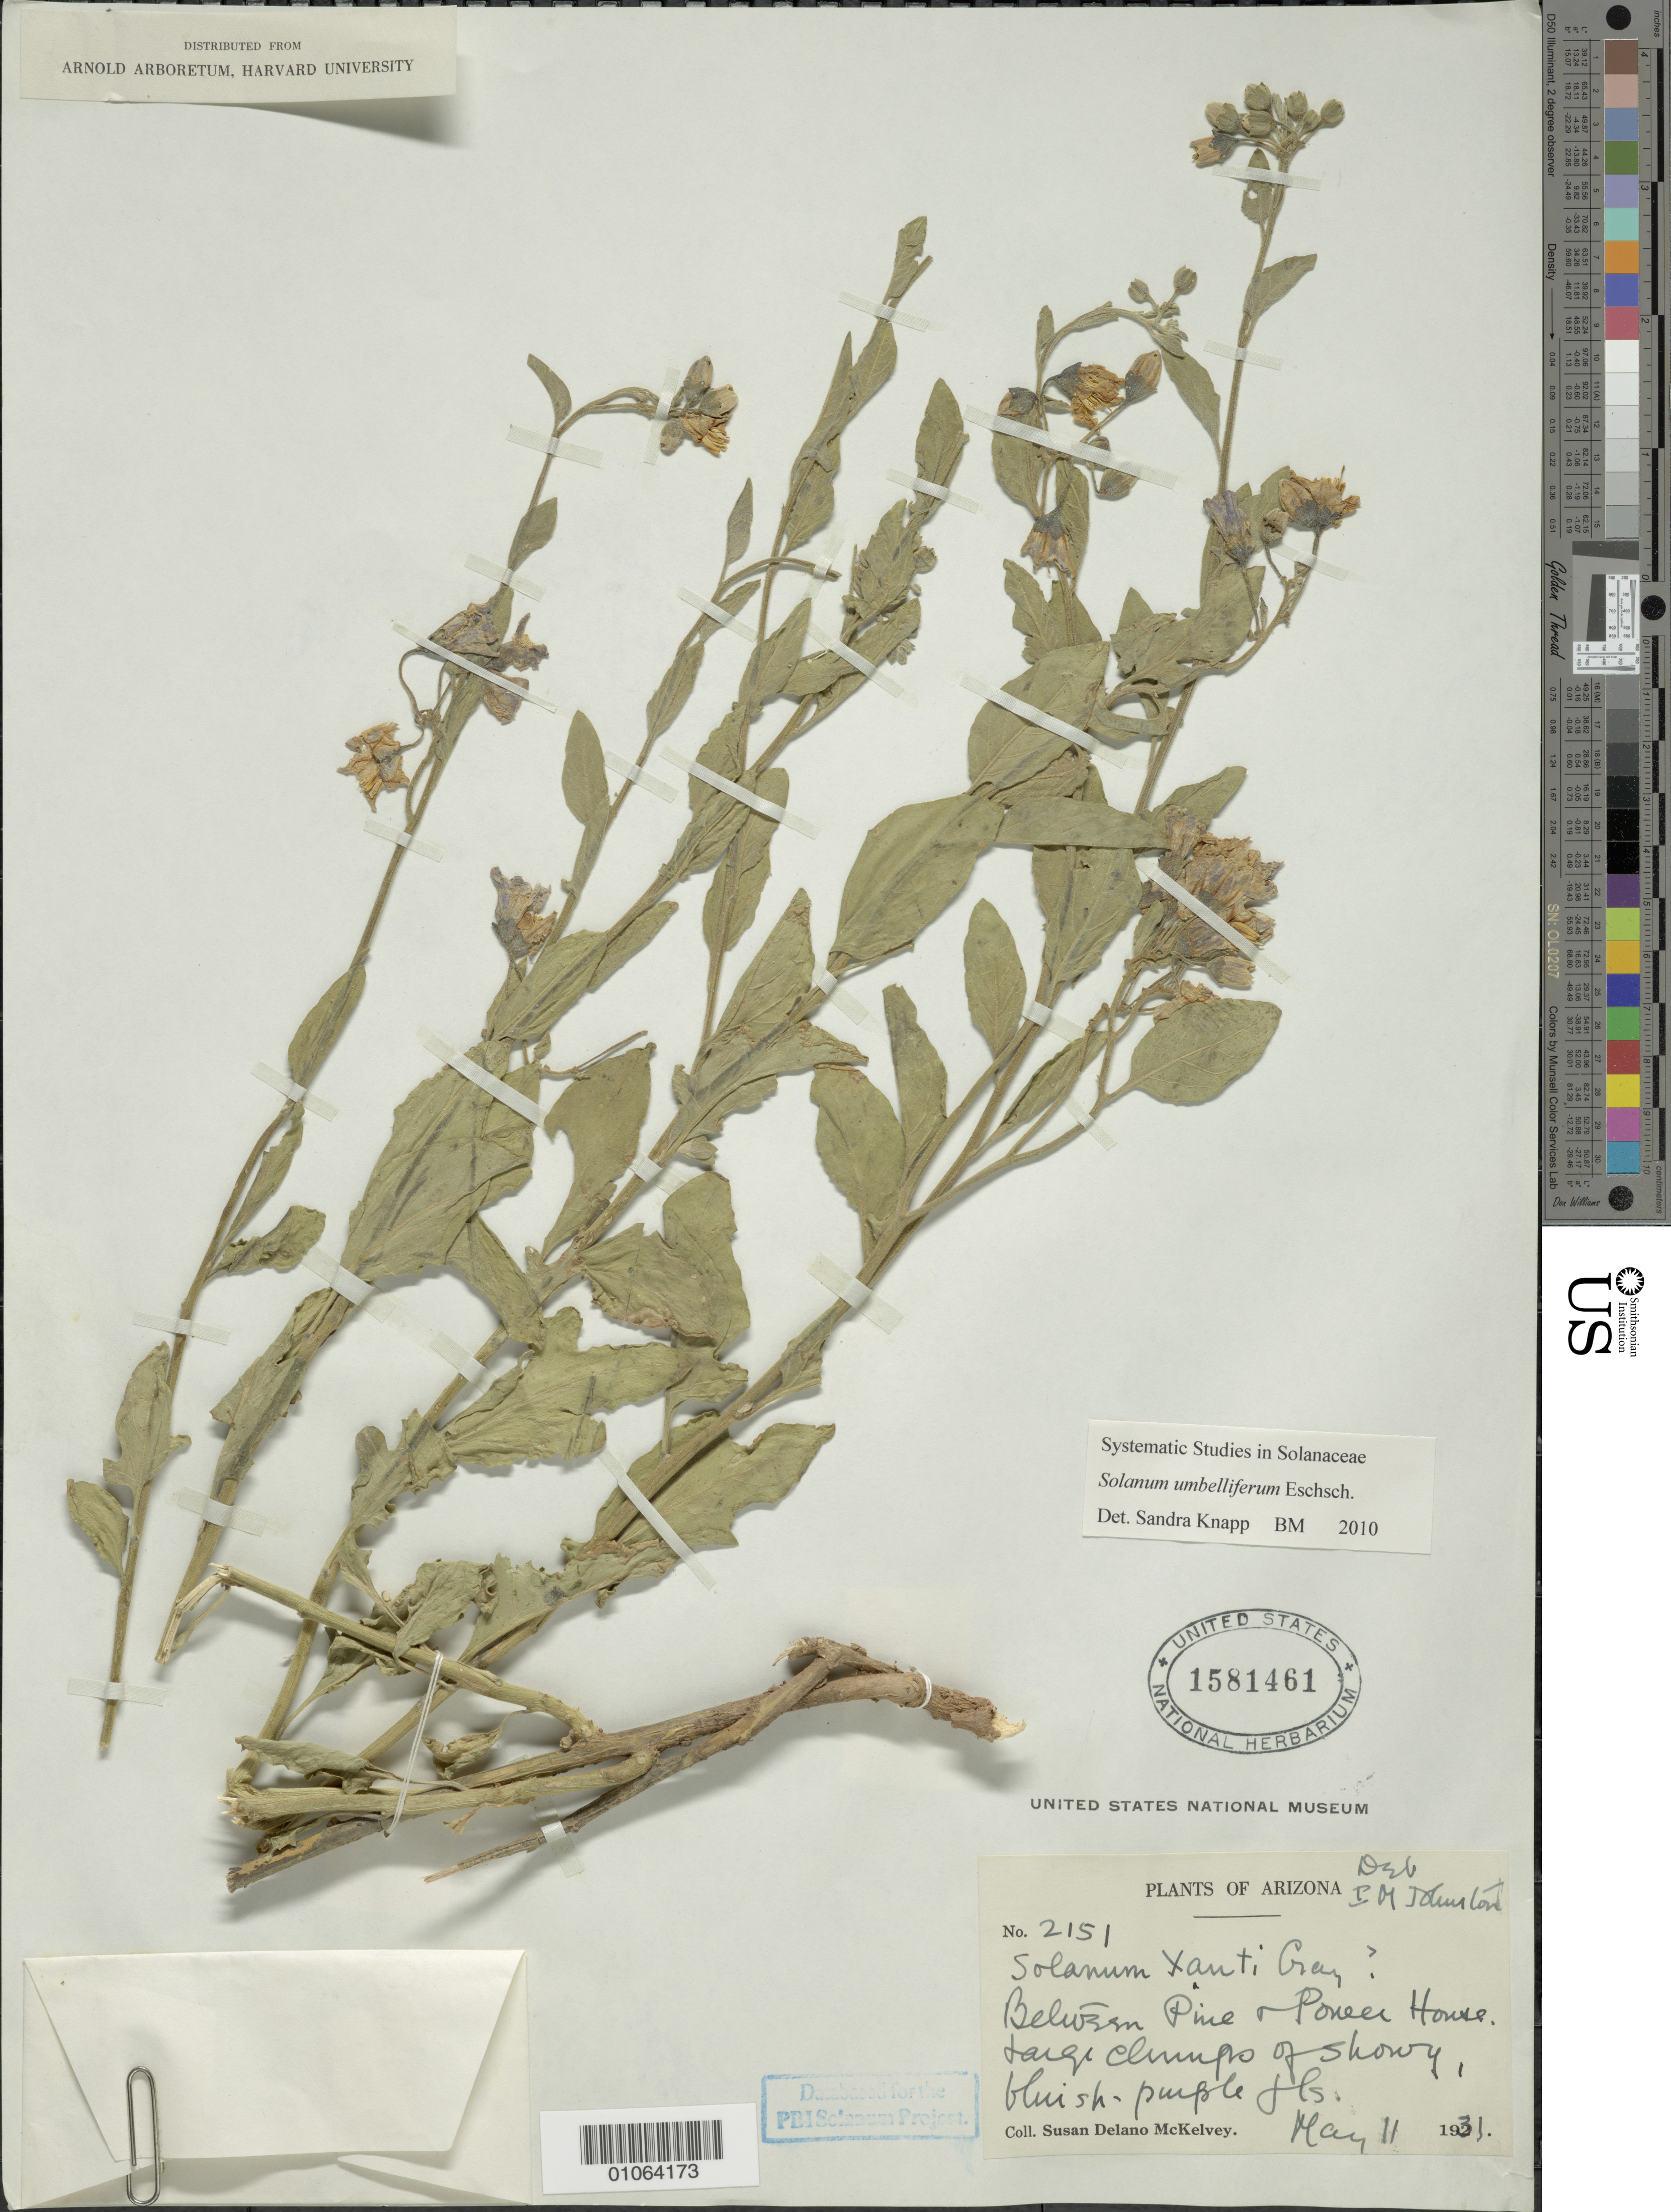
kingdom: Plantae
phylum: Tracheophyta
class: Magnoliopsida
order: Solanales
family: Solanaceae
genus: Solanum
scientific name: Solanum umbelliferum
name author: Eschsch.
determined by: Knapp, S. D.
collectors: S. A. McKelvey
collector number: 2151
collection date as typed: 11 May 1931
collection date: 1931-05-11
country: United States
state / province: Arizona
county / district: Gila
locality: between Pine and Power House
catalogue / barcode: US 1581461